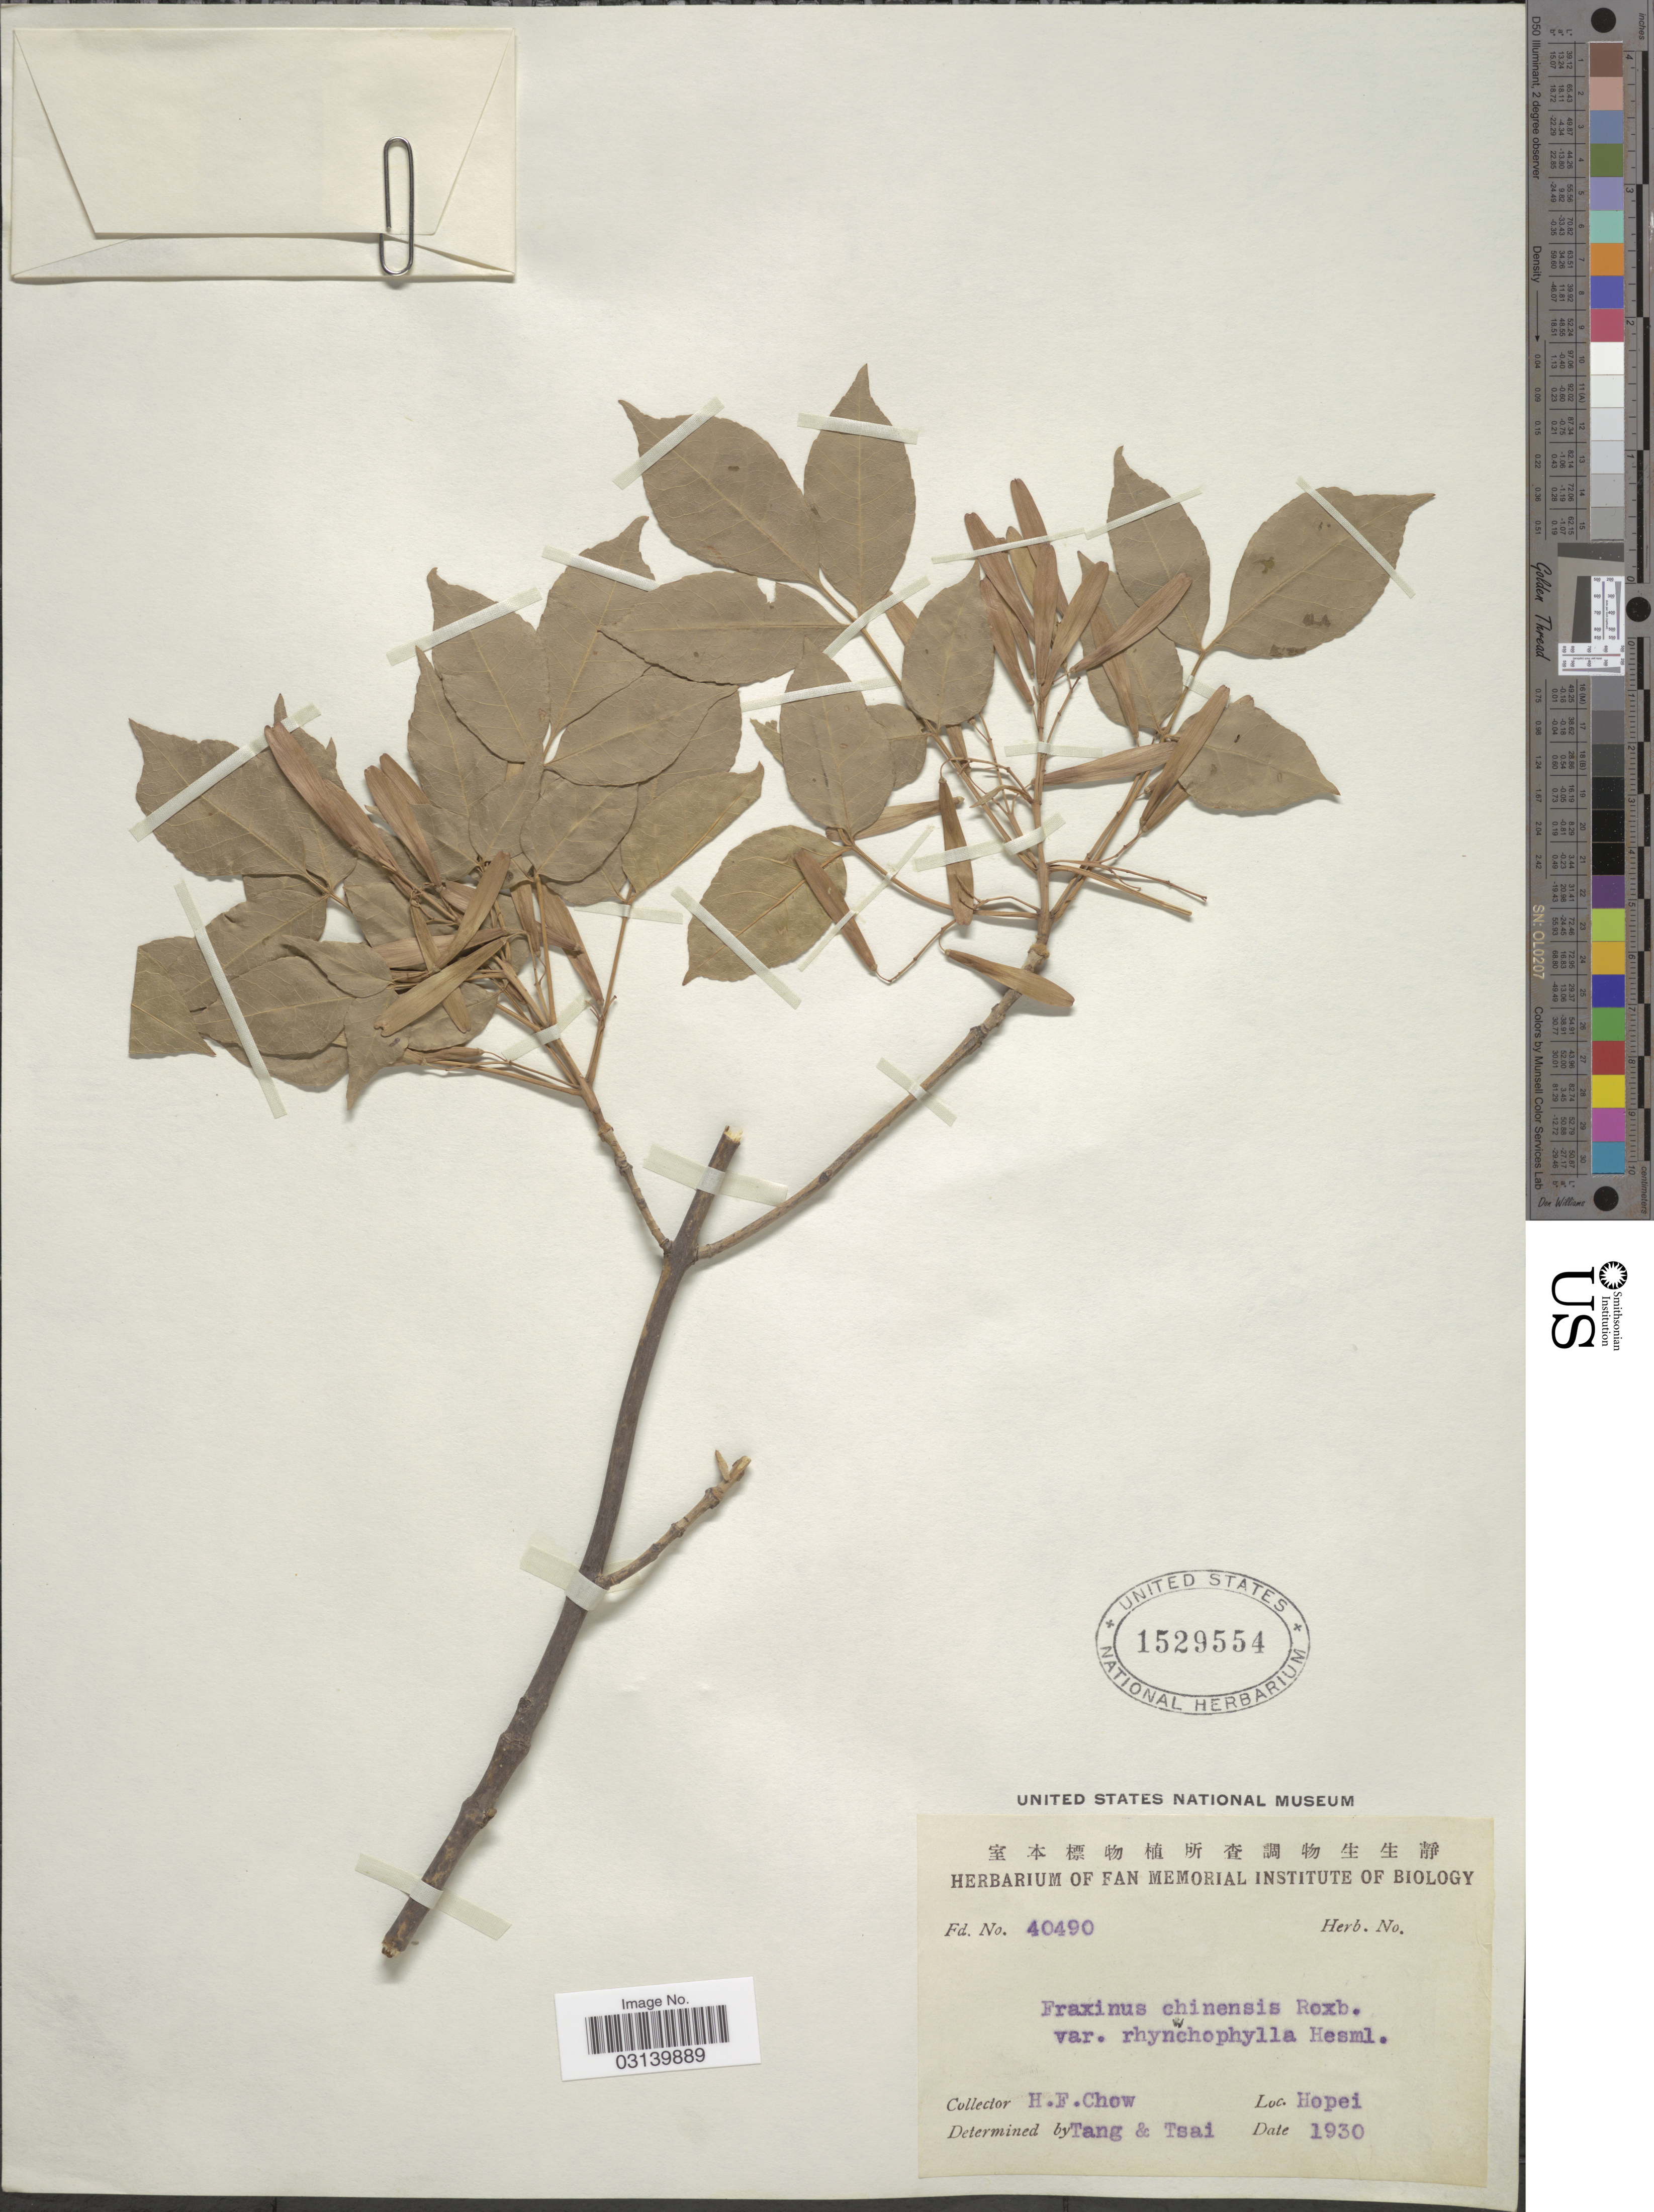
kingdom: Plantae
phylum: Tracheophyta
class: Magnoliopsida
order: Lamiales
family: Oleaceae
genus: Fraxinus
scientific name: Fraxinus chinensis var. rhynchophylla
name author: (Hance) Hemsl.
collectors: H. Chow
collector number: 40490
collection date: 1930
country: China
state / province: Hebei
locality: Hopei.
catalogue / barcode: US 1529554